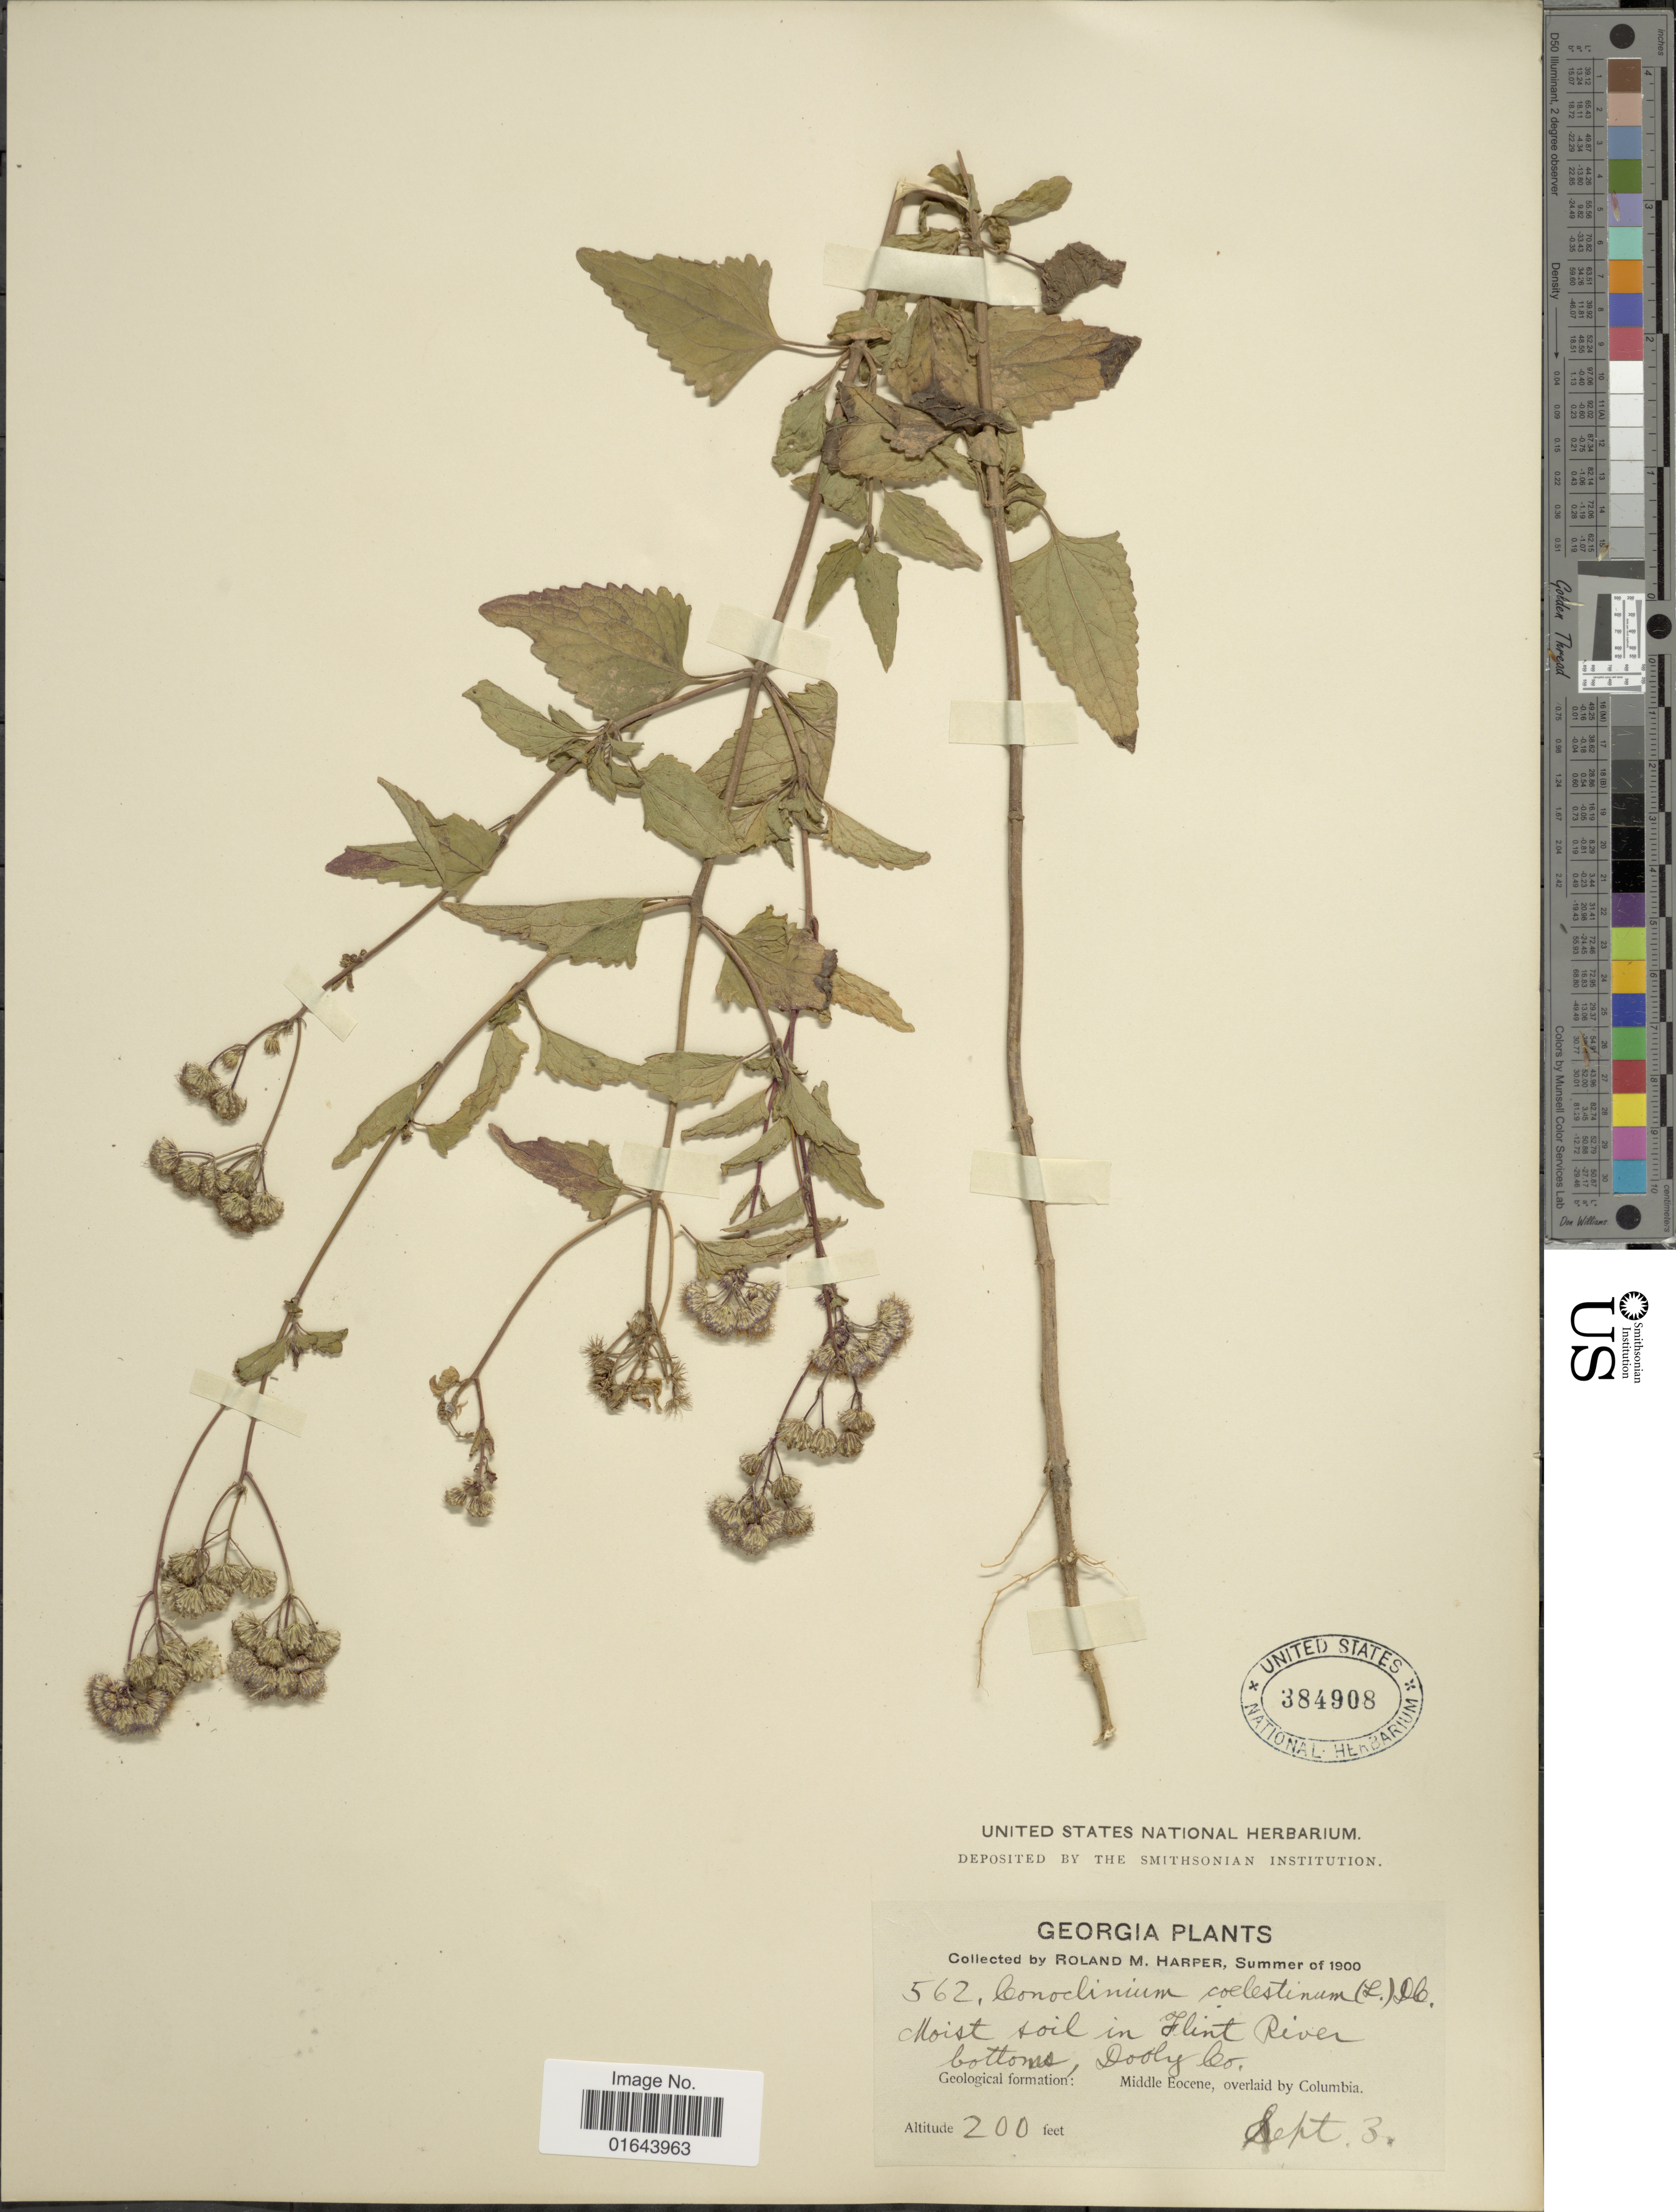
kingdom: Plantae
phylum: Tracheophyta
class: Magnoliopsida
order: Asterales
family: Asteraceae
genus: Conoclinium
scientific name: Conoclinium coelestinum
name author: (L.) DC.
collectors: R. M. Harper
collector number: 562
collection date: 1900-09-03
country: United States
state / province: Georgia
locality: Moist soil in Flint River bottoms, Dooly Co. Geological formation: Middle Eocene, overlaid by Columbia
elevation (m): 61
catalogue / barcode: US 384908